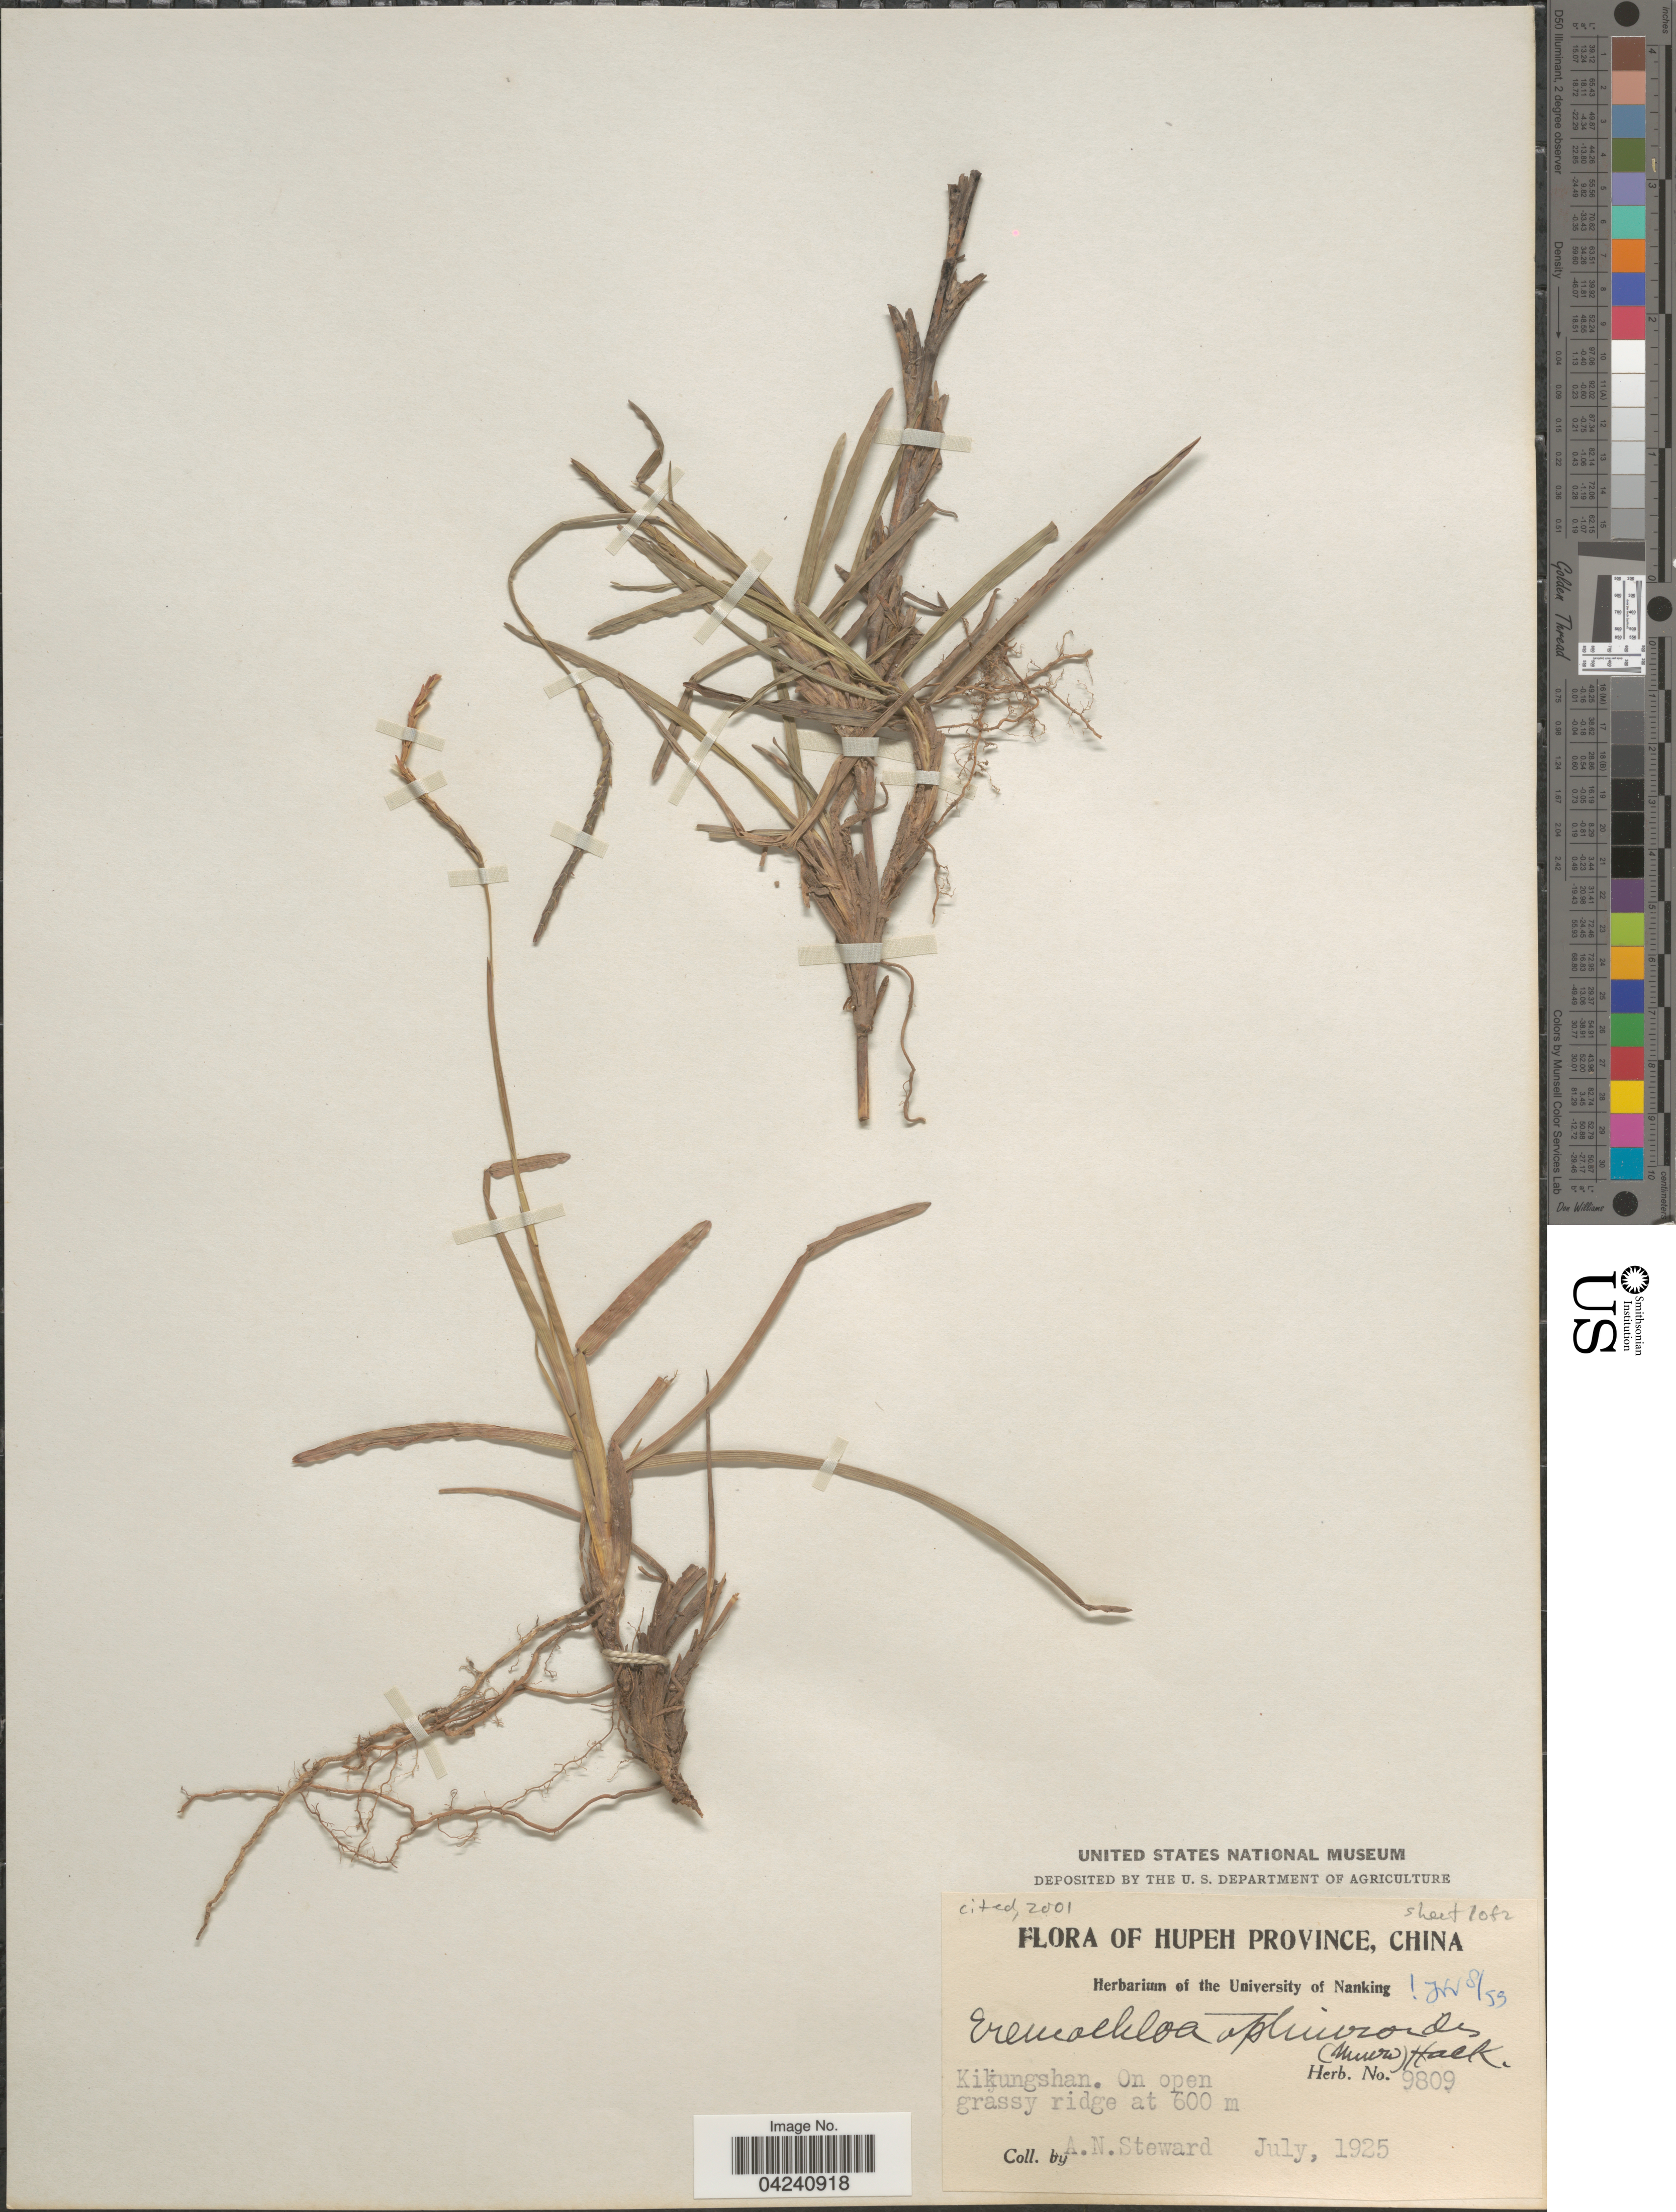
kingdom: Plantae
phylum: Tracheophyta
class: Liliopsida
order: Poales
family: Poaceae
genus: Eremochloa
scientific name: Eremochloa ophiuroides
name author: (Munro) Hack.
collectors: A. N. Steward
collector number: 9809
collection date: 1925-07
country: China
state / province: Hubei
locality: Hupeh Province. Kikungshan.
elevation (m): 600